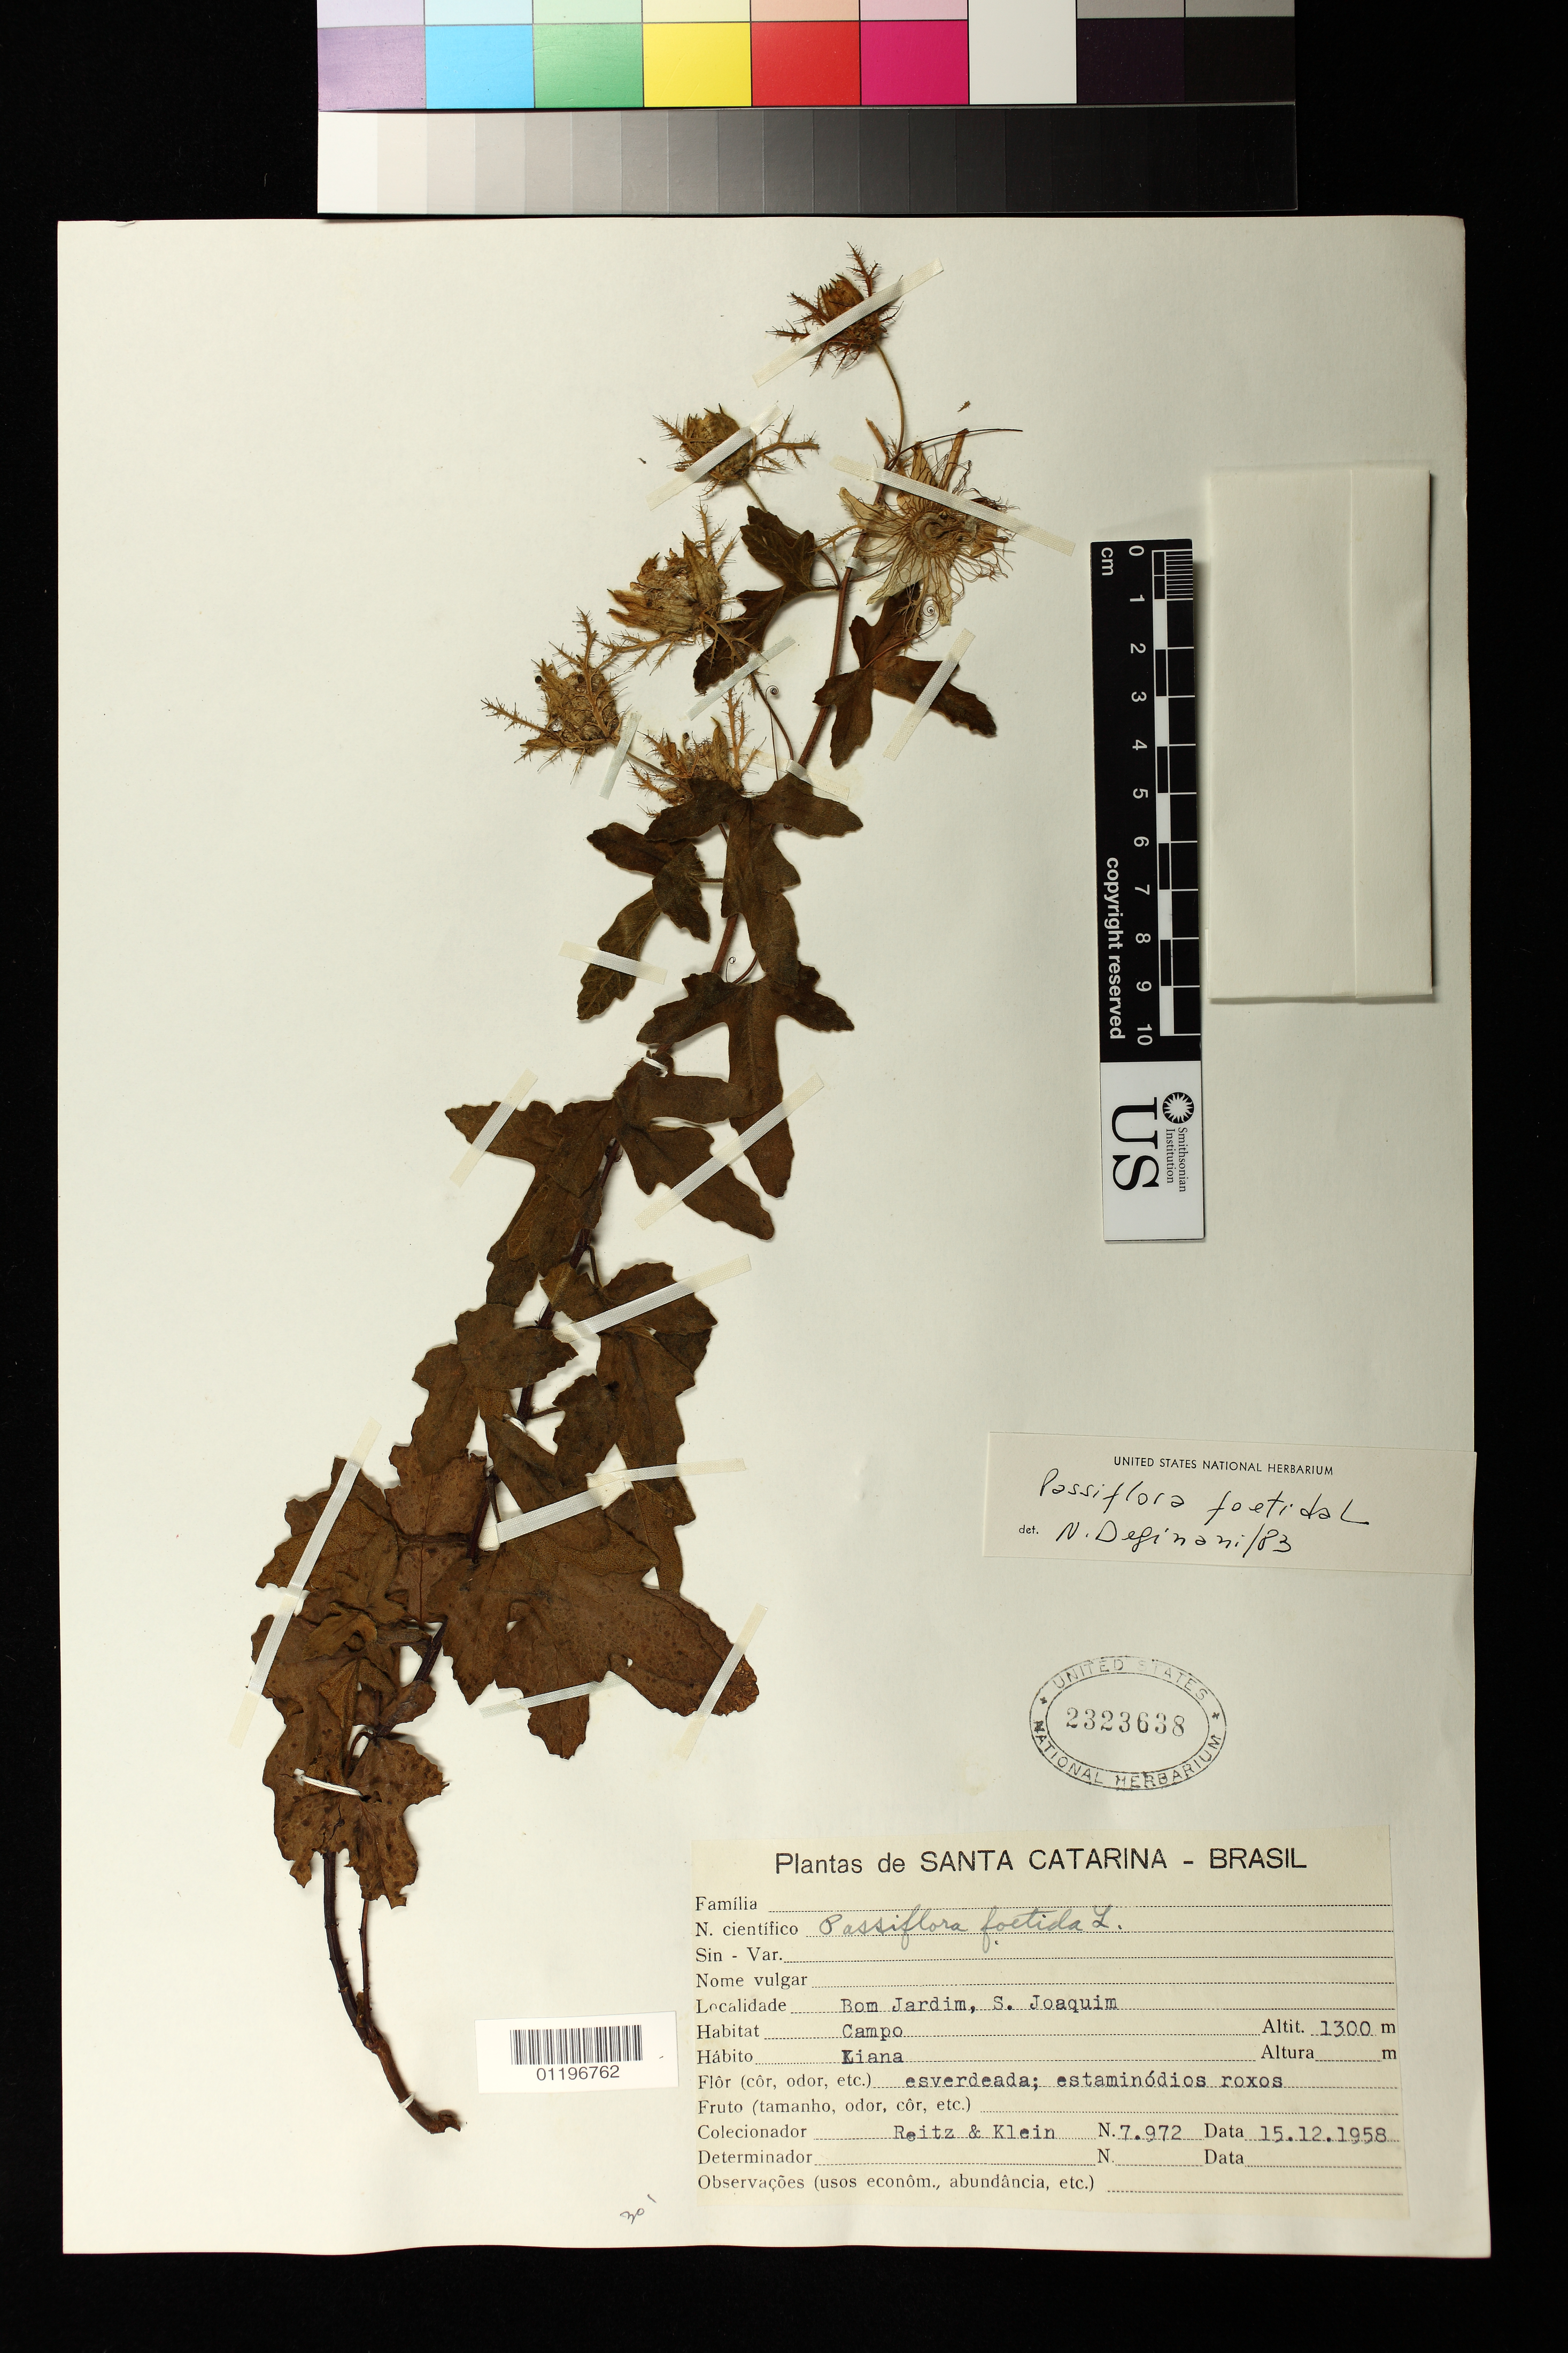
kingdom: Plantae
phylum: Tracheophyta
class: Magnoliopsida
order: Malpighiales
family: Passifloraceae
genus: Passiflora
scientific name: Passiflora chrysophylla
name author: Chodat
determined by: Svoboda, Harlan T., (NA), US Department of Agriculture (UNITED STATES)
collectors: R. Reitz & R. M. Klein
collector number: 7972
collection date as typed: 15 Dec 1958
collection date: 1958-12-15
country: Brazil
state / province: Santa Catarina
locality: Santa Catarina: Bom Jardim, S. Joaquim.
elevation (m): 1300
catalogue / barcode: US 2323638